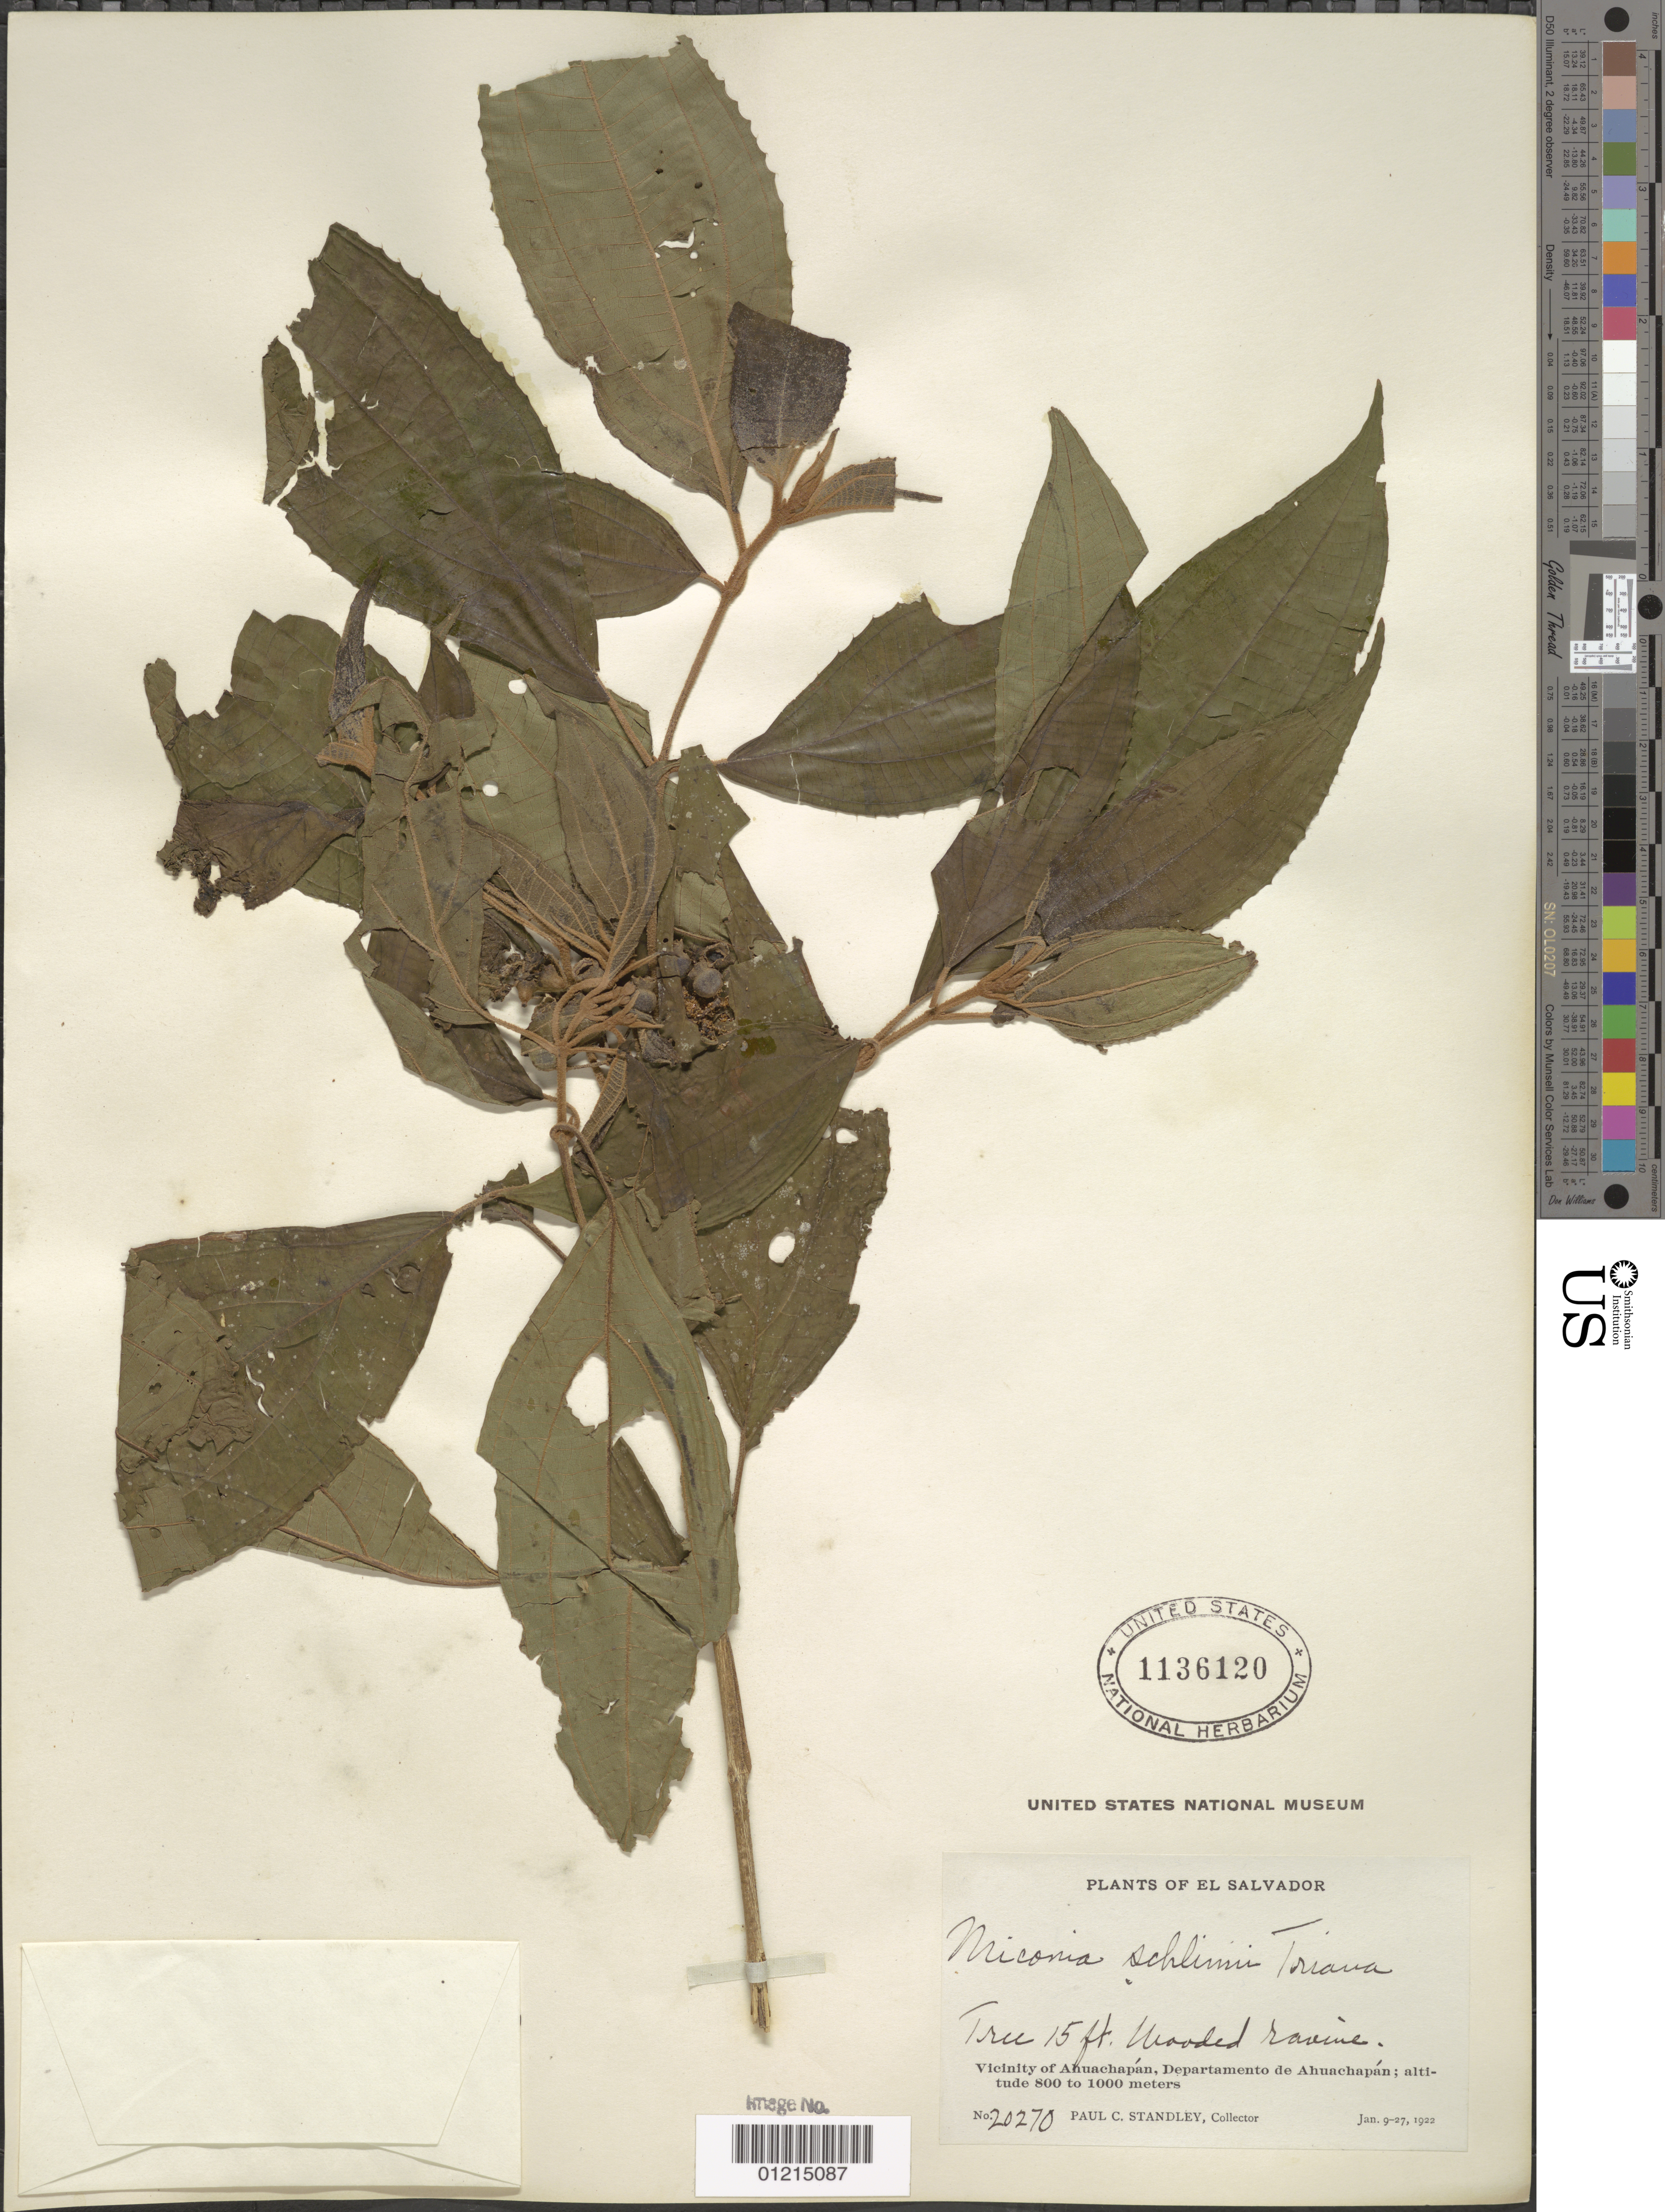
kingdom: Plantae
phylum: Tracheophyta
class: Magnoliopsida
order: Myrtales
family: Melastomataceae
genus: Miconia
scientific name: Miconia schlimii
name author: Triana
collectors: P. C. Standley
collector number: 20270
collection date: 1922-01-09/1922-01-27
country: El Salvador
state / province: Ahuachapán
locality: Vicinity of Ahuachapan.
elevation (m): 800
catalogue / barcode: US 1136120